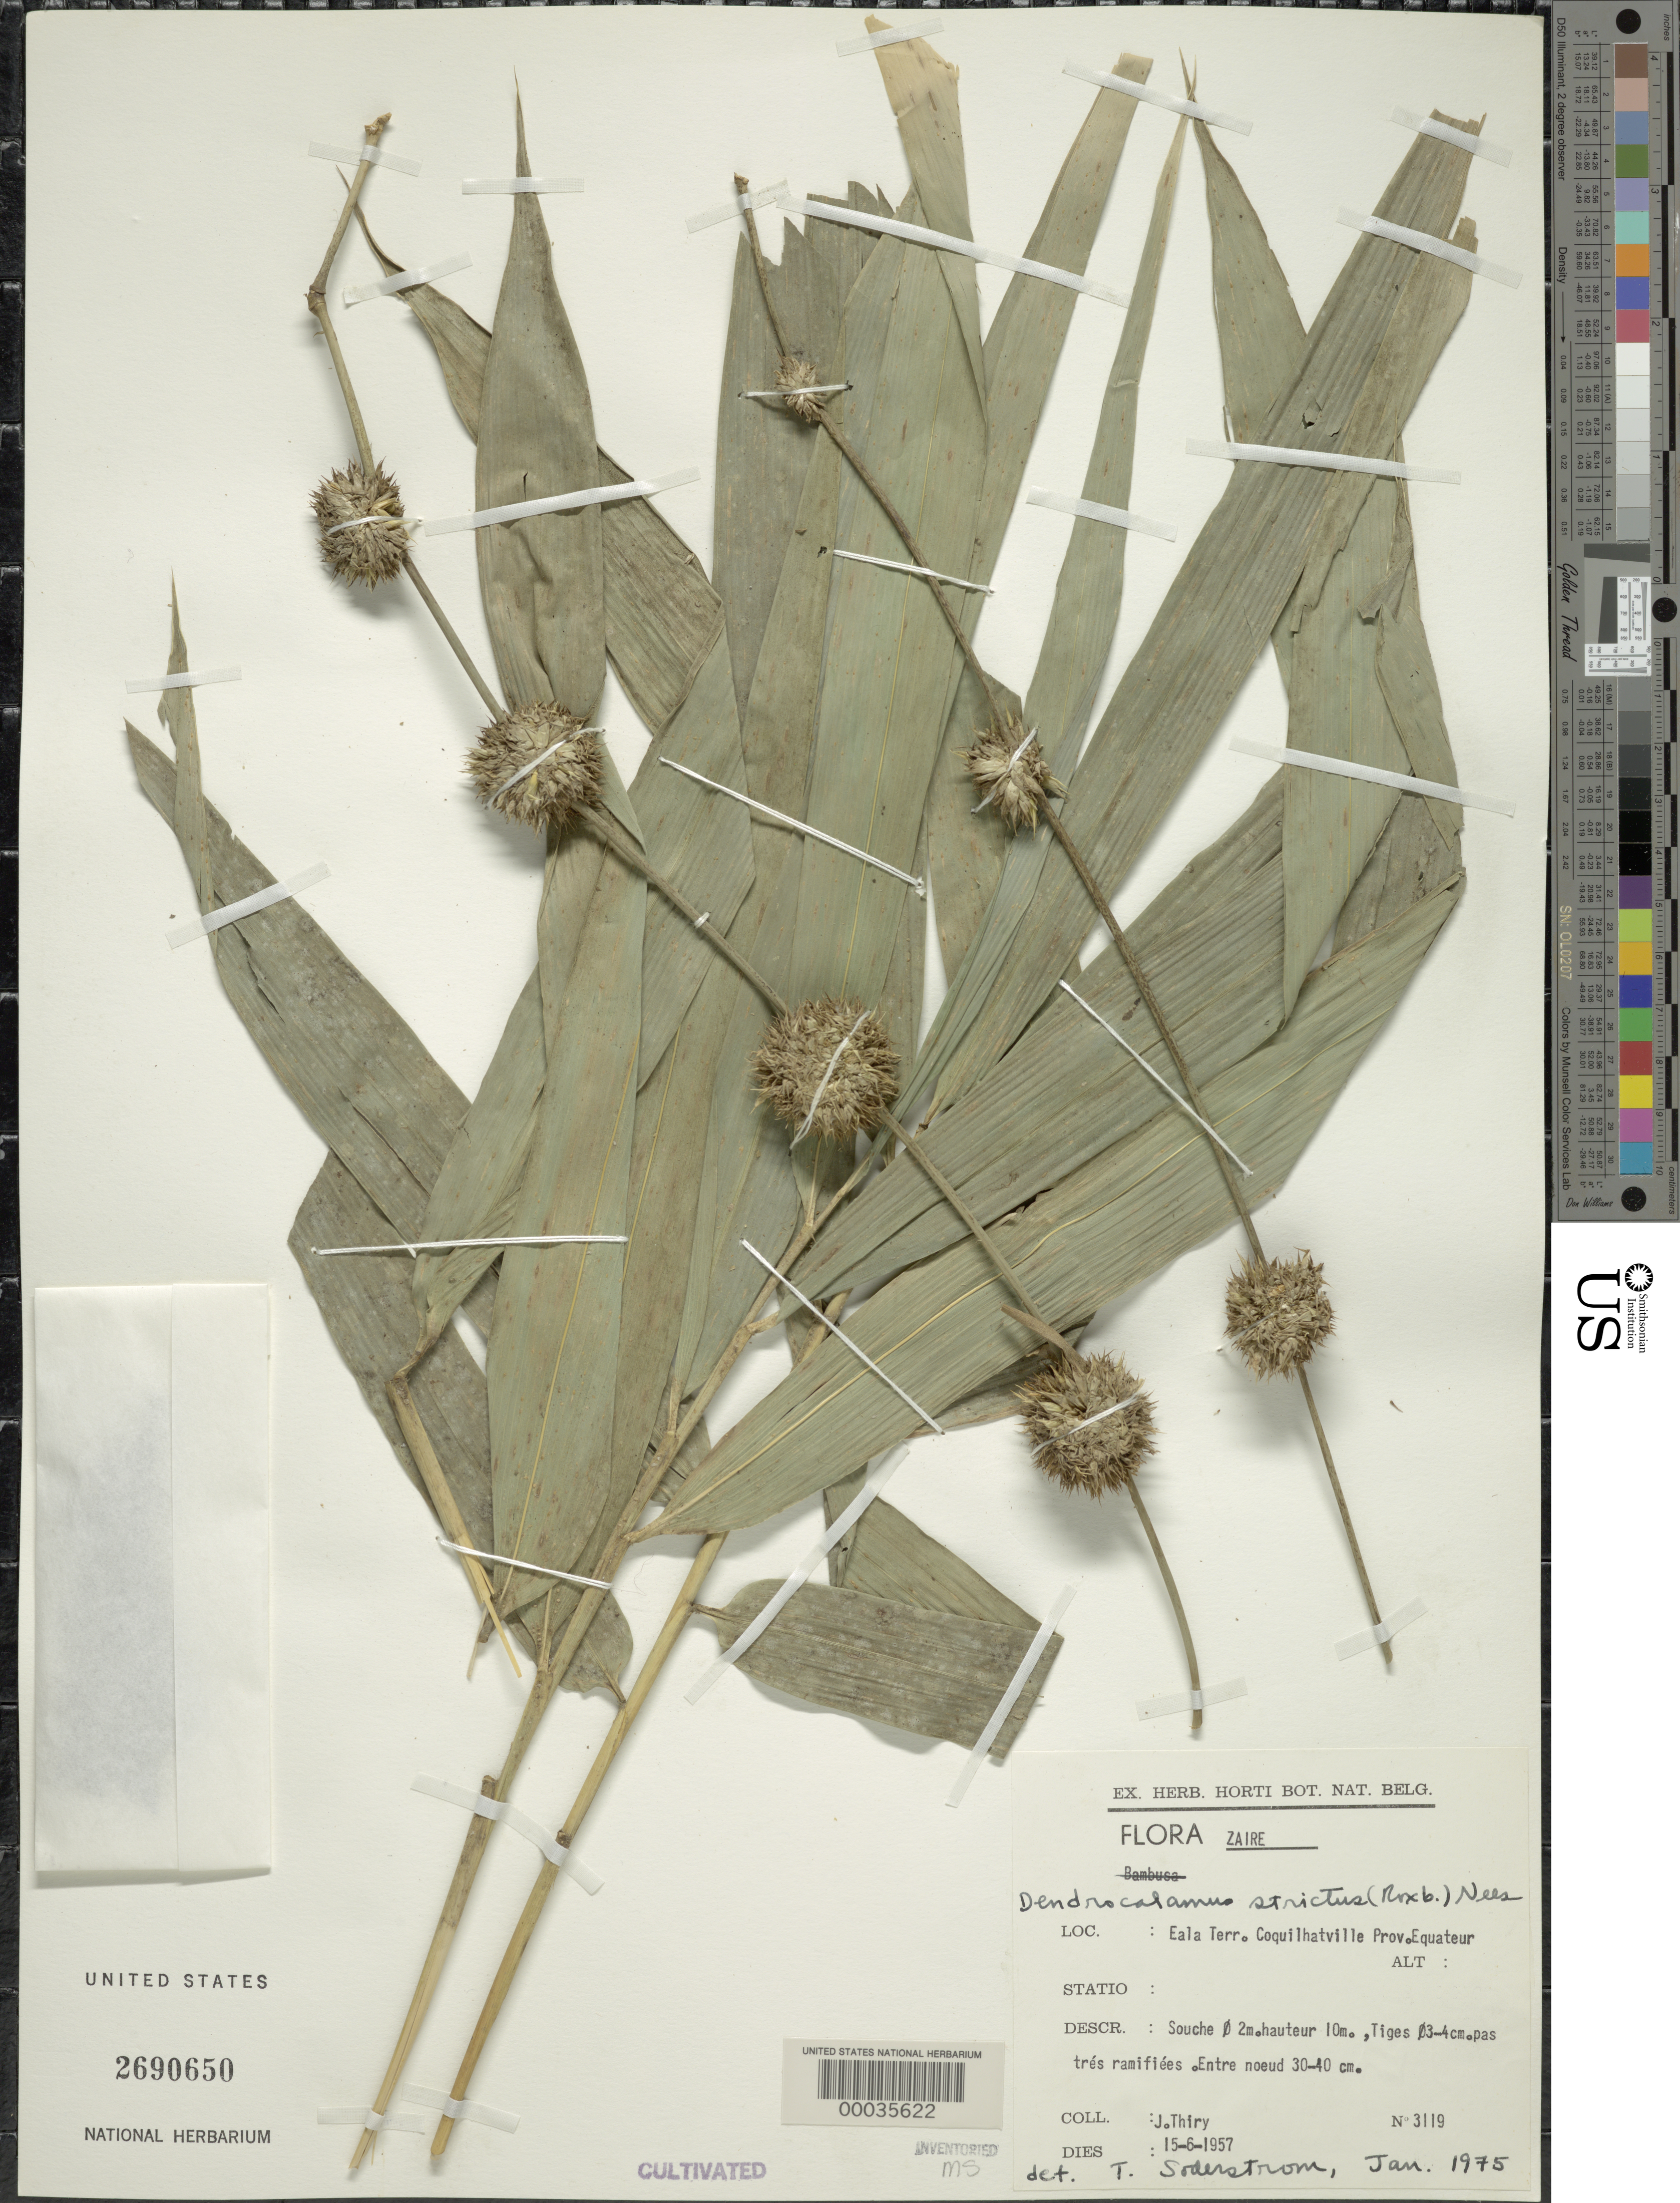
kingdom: Plantae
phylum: Tracheophyta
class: Liliopsida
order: Poales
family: Poaceae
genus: Dendrocalamus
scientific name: Dendrocalamus strictus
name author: (Roxb.) Nees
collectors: J. Thiry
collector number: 3119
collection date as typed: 15 Jun 1957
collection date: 1957-06-15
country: Congo, Democratic Republic of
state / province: Équateur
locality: Eala, coquilhatville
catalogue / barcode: US 2690650